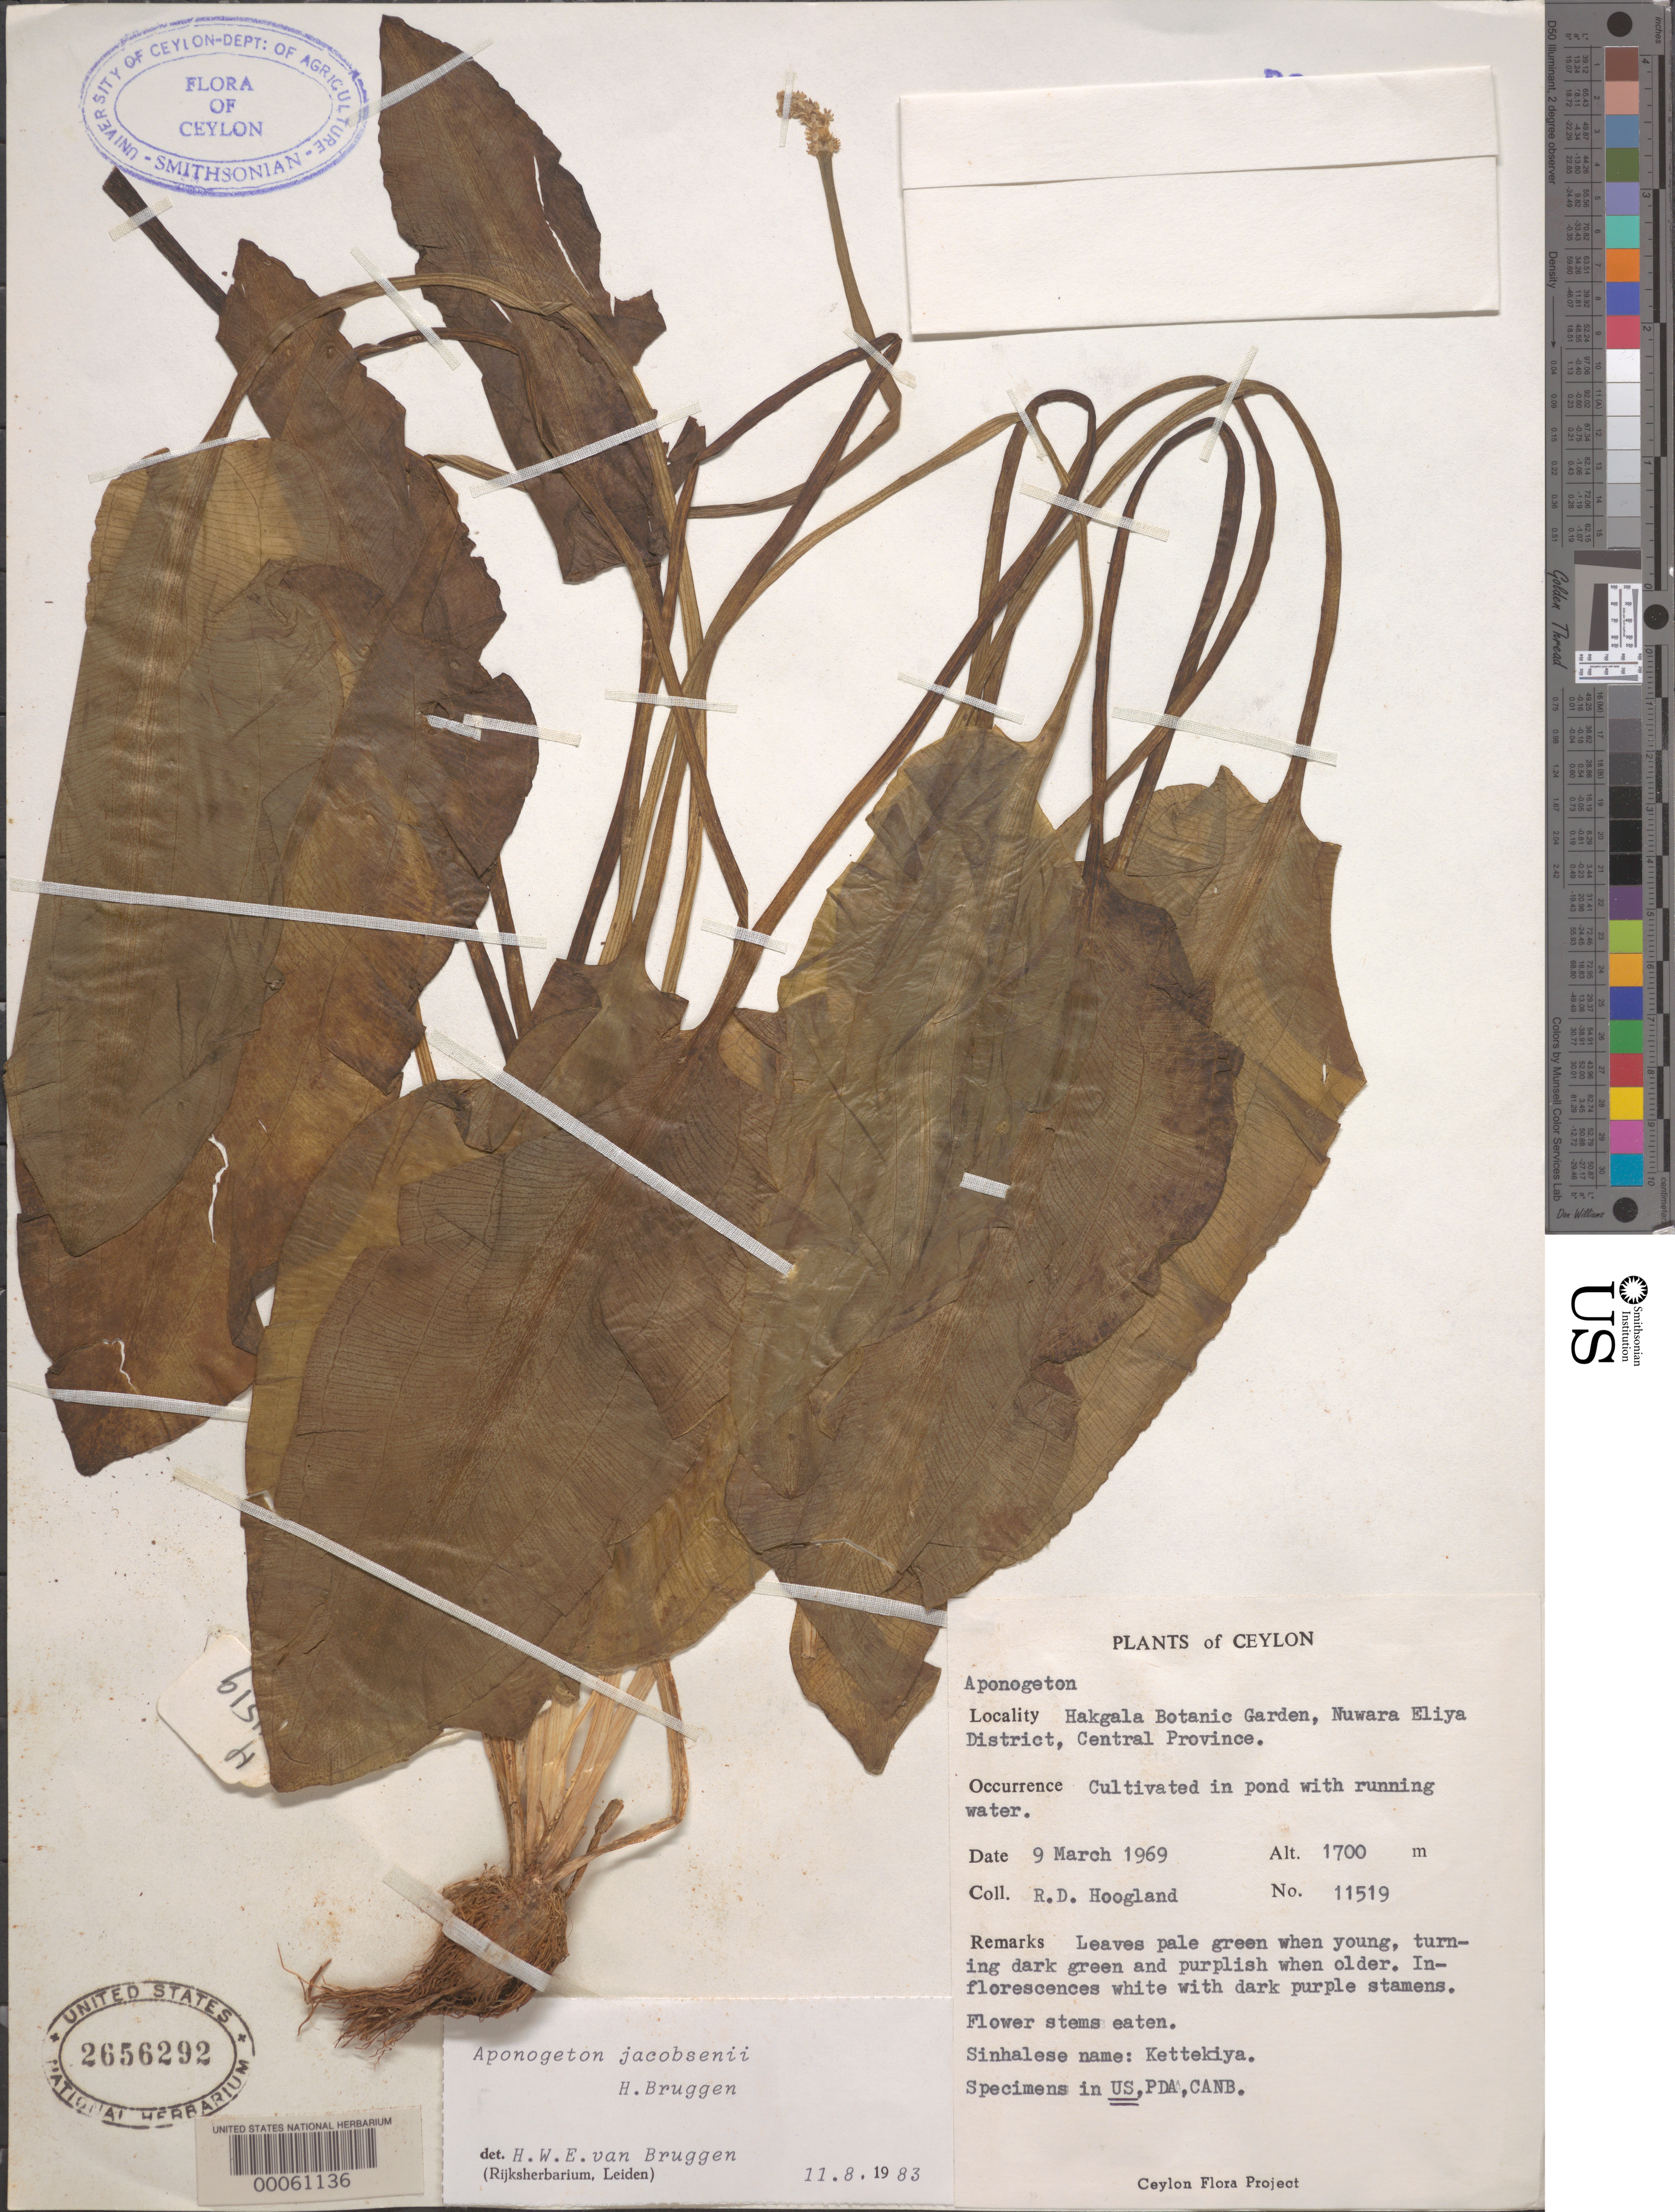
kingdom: Plantae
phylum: Tracheophyta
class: Liliopsida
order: Alismatales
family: Aponogetonaceae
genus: Aponogeton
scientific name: Aponogeton jacobsenii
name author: van Bruggen in de Wit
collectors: R. D. Hoogland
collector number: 11519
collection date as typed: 09 Mar 1969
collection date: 1969-03-09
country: Sri Lanka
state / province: Central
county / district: Nuwarw Eliya Dist.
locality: Hakgala botanic garden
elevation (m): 1700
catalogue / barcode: US 2656292